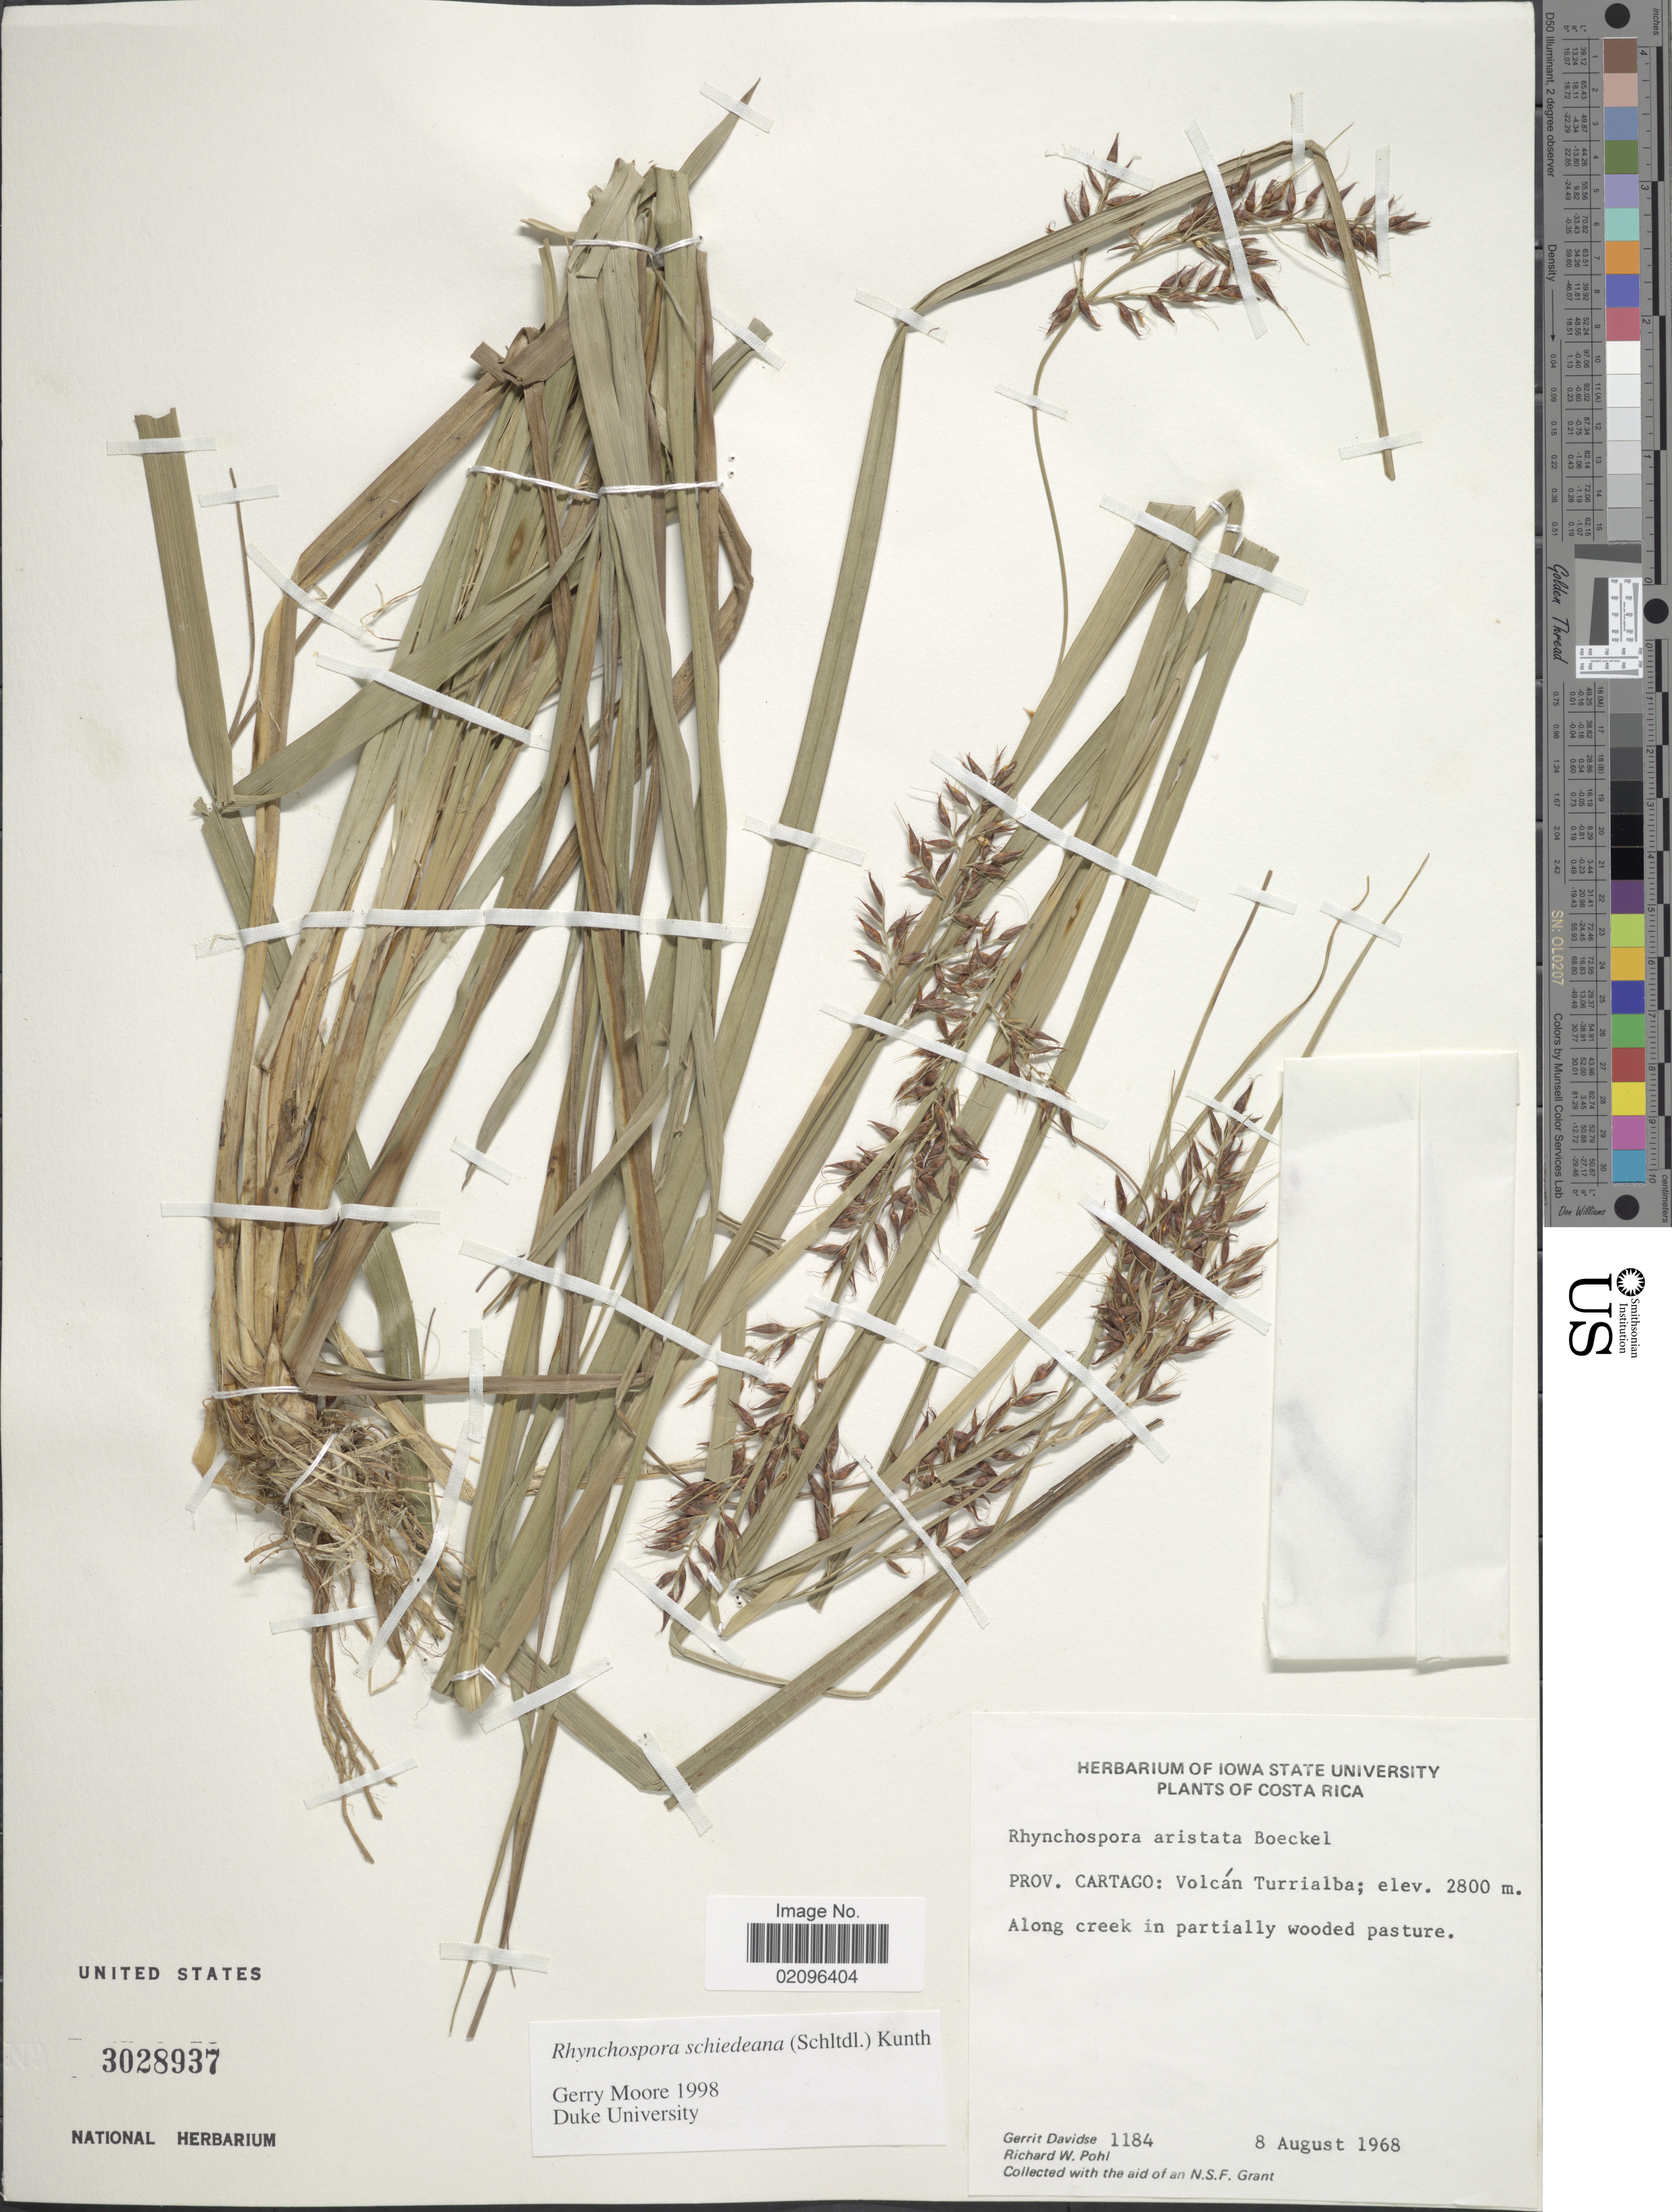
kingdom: Plantae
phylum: Tracheophyta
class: Liliopsida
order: Poales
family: Cyperaceae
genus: Rhynchospora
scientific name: Rhynchospora schiedeana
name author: Kunth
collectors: G. Davidse & R. W. Pohl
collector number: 1184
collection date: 1968-08-08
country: Costa Rica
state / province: Cartago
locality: Prov. Cartago: Volcan Turrialba. Along creek in partially wooded pasture,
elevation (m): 2800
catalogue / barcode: US 3028937